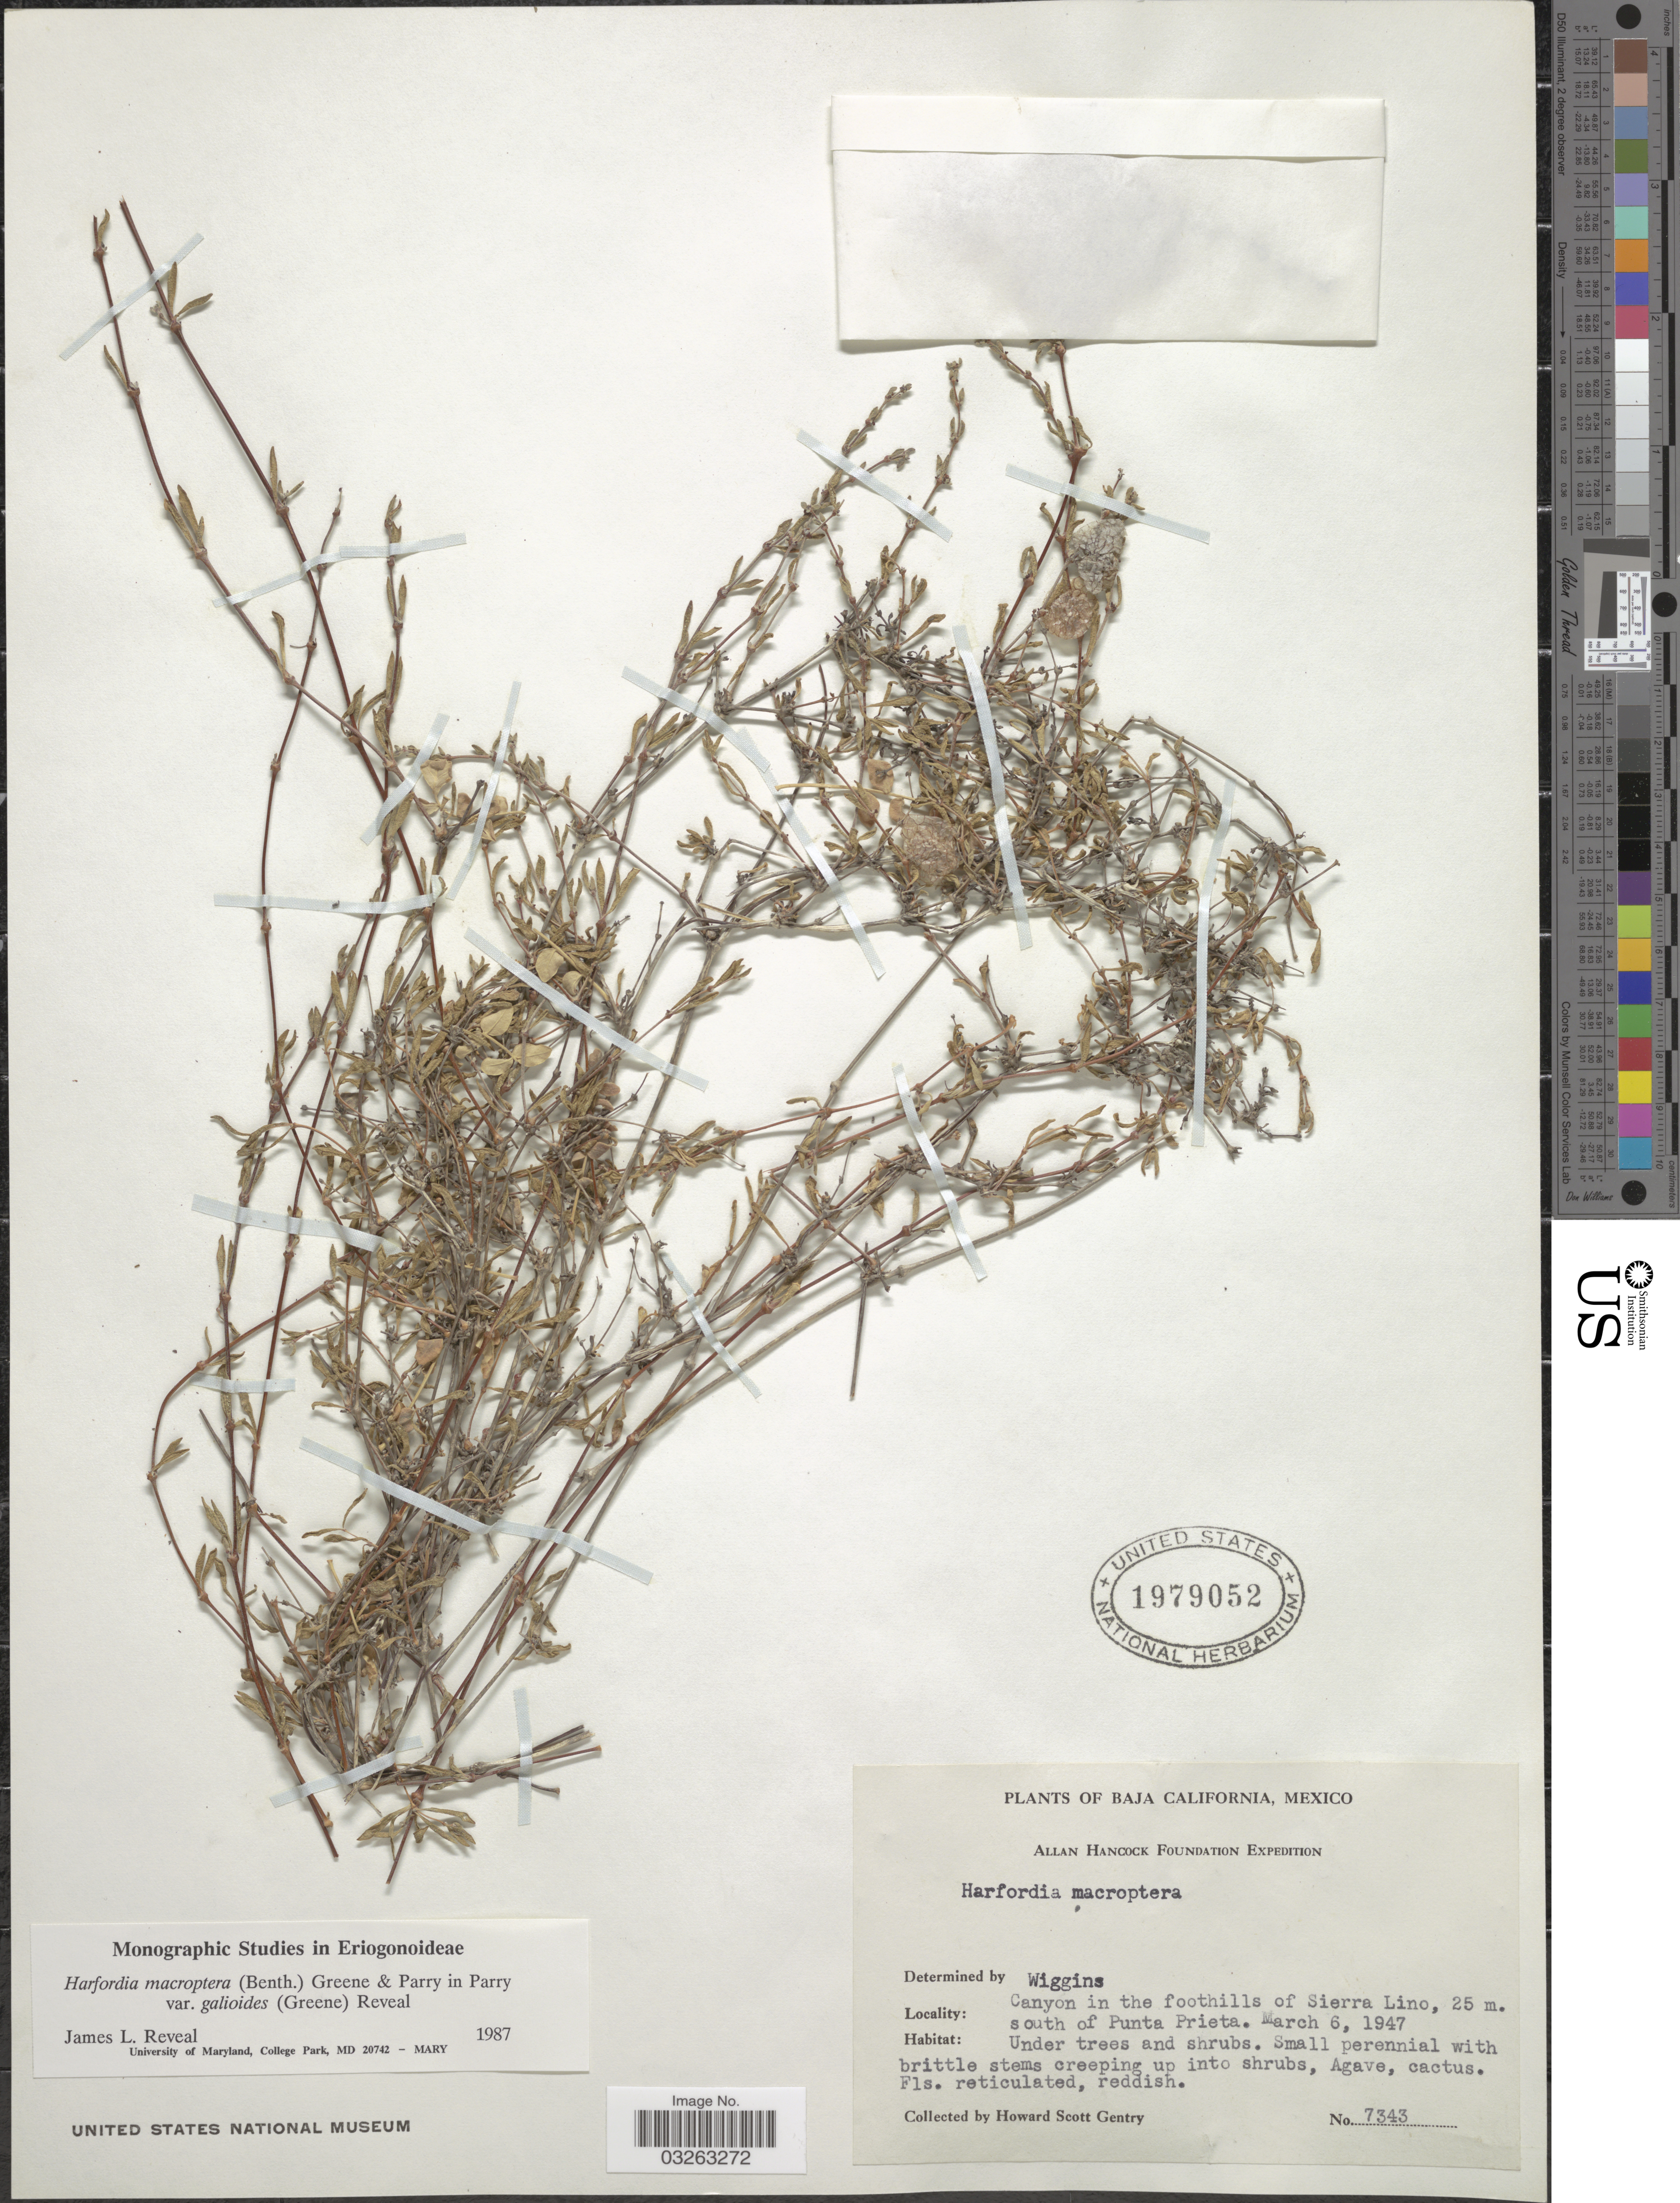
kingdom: Plantae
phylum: Tracheophyta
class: Magnoliopsida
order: Caryophyllales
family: Polygonaceae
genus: Harfordia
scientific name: Harfordia macroptera var. galioides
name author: (Greene) Reveal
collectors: H. S. Gentry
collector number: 7343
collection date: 1947-03-06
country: Mexico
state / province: Baja California Norte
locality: Canyon in the foothills of Sierra Lino, 25 m. south of Punta Prieta.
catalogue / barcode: US 1979052